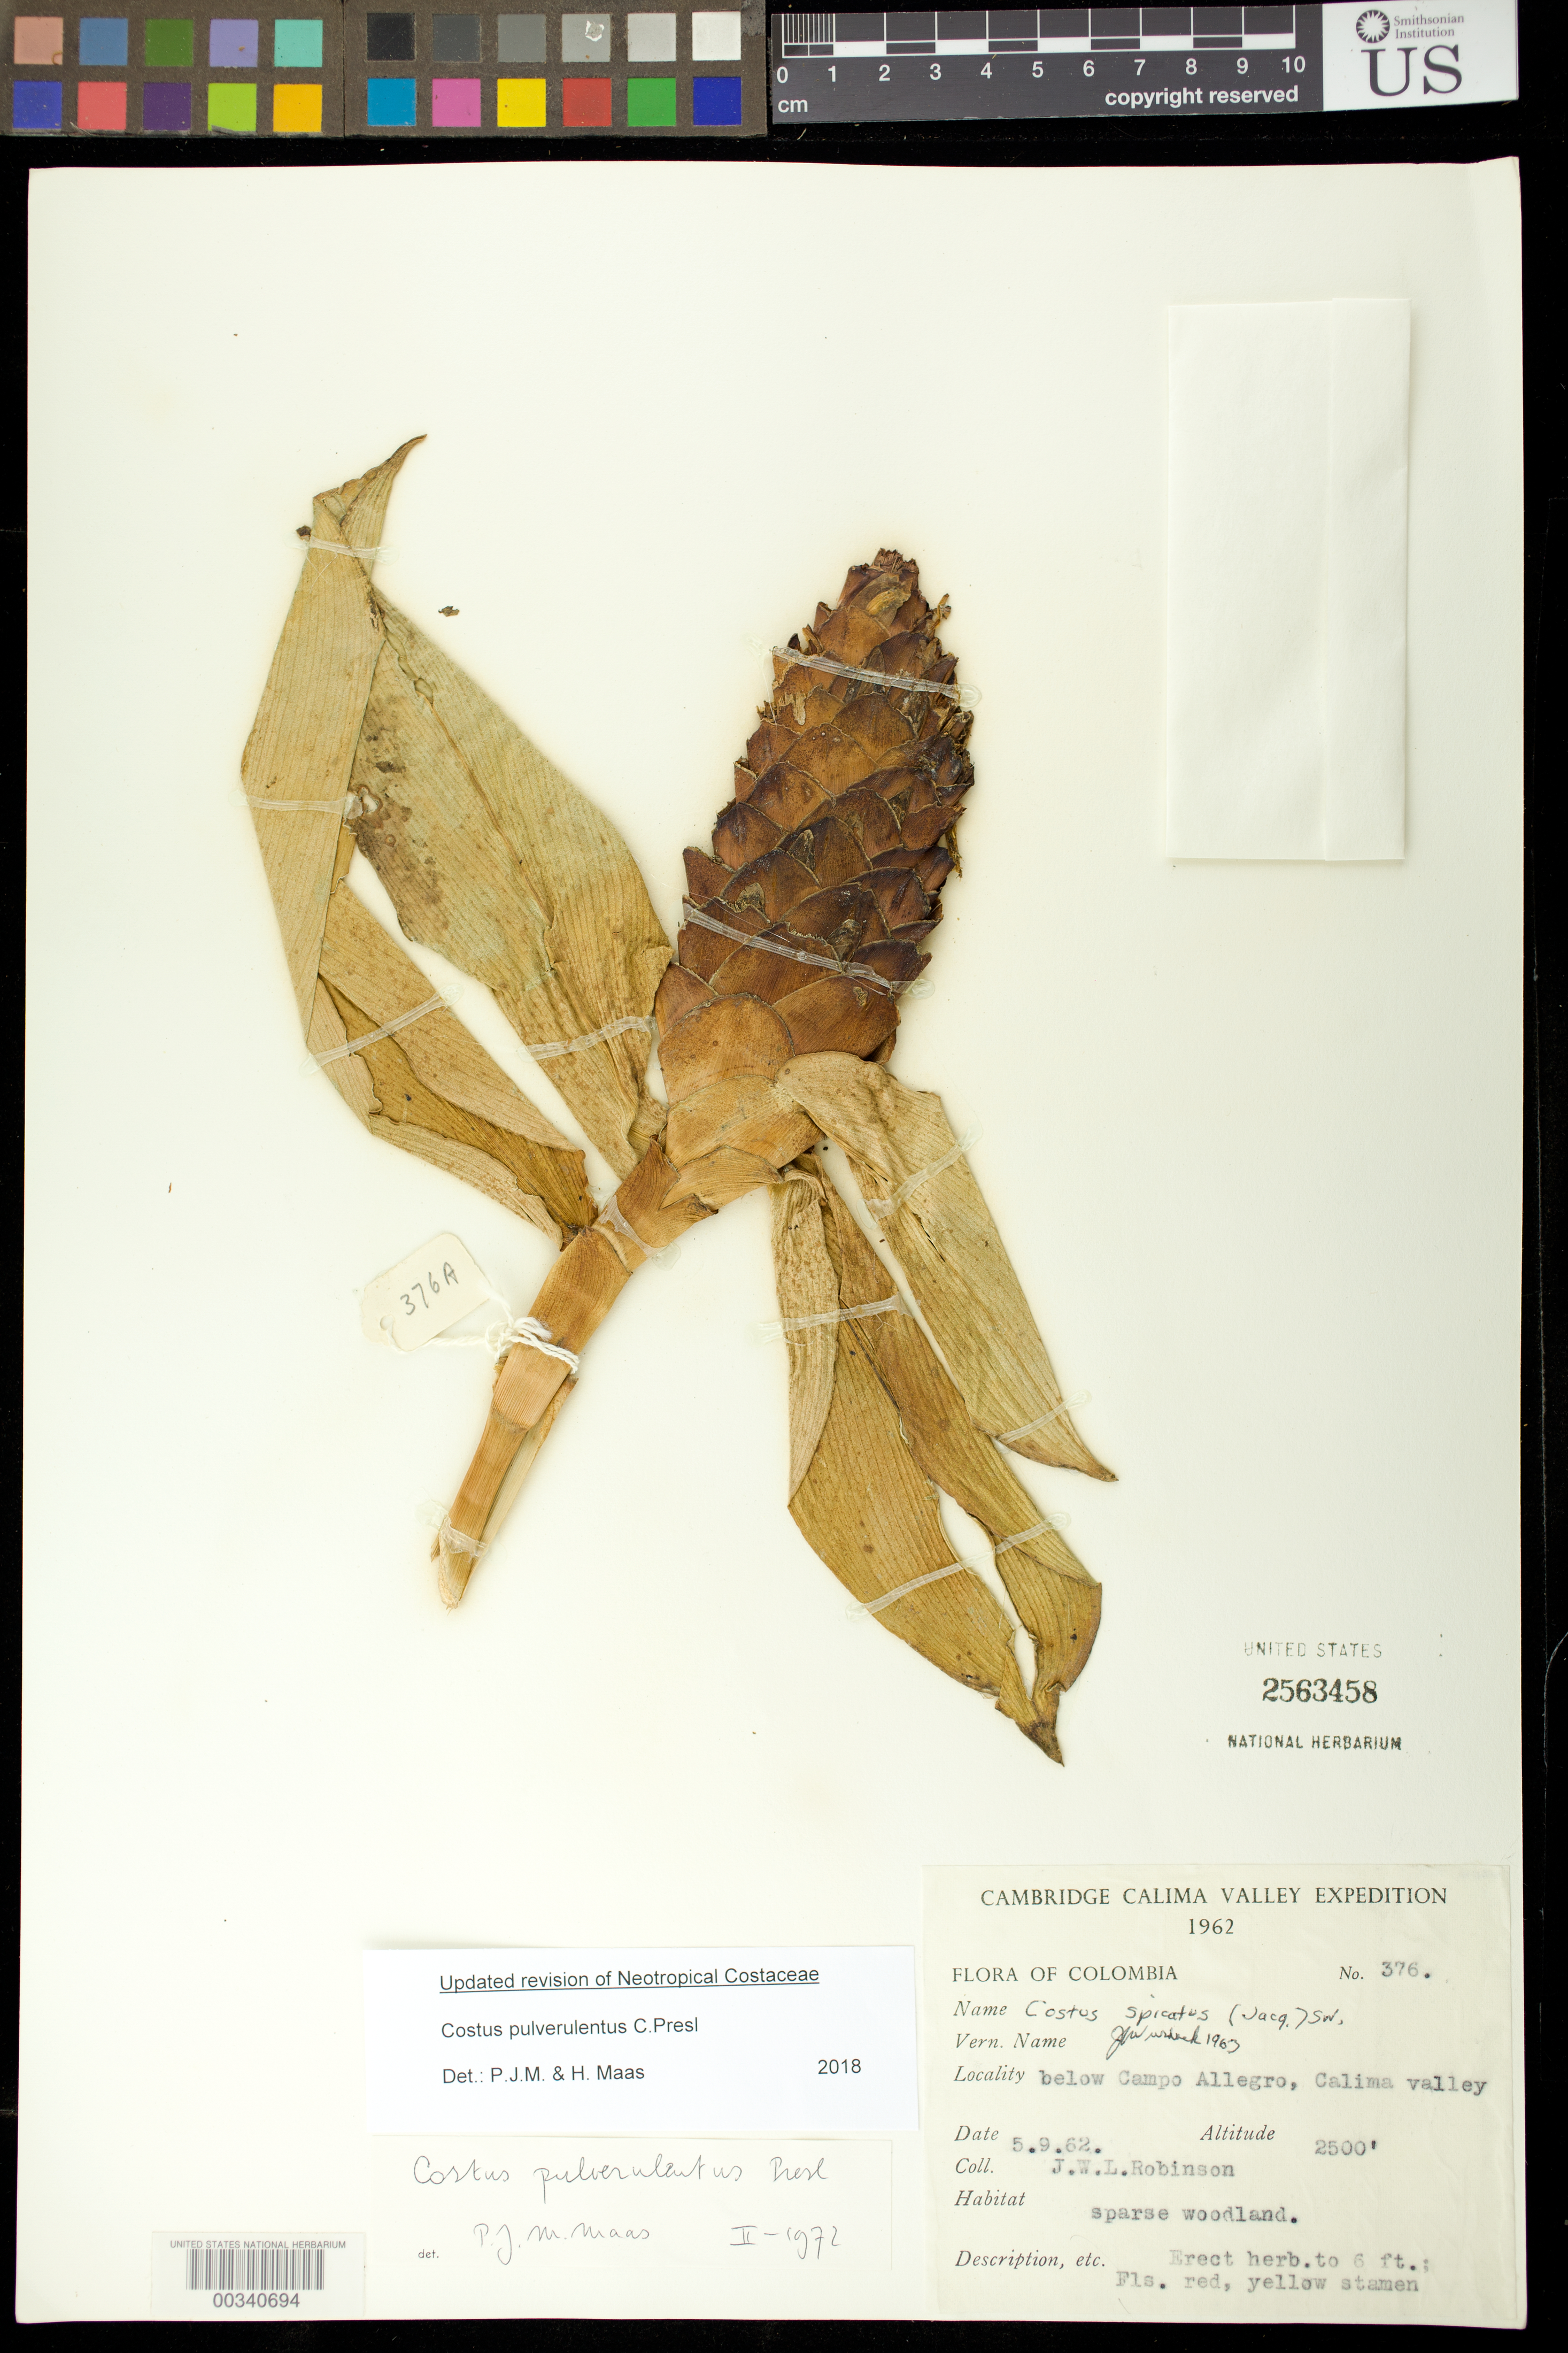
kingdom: Plantae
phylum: Tracheophyta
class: Liliopsida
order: Zingiberales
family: Costaceae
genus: Costus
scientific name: Costus pulverulentus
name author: C. Presl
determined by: Maas, Paul J. M.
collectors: J. W. Robinson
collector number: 376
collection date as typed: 05 Sep 1962 or 09 May 1962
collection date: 1962-05-09 or 1962-09-05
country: Colombia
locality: Below campo allegro, Calima Valley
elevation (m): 762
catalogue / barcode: US 2563458